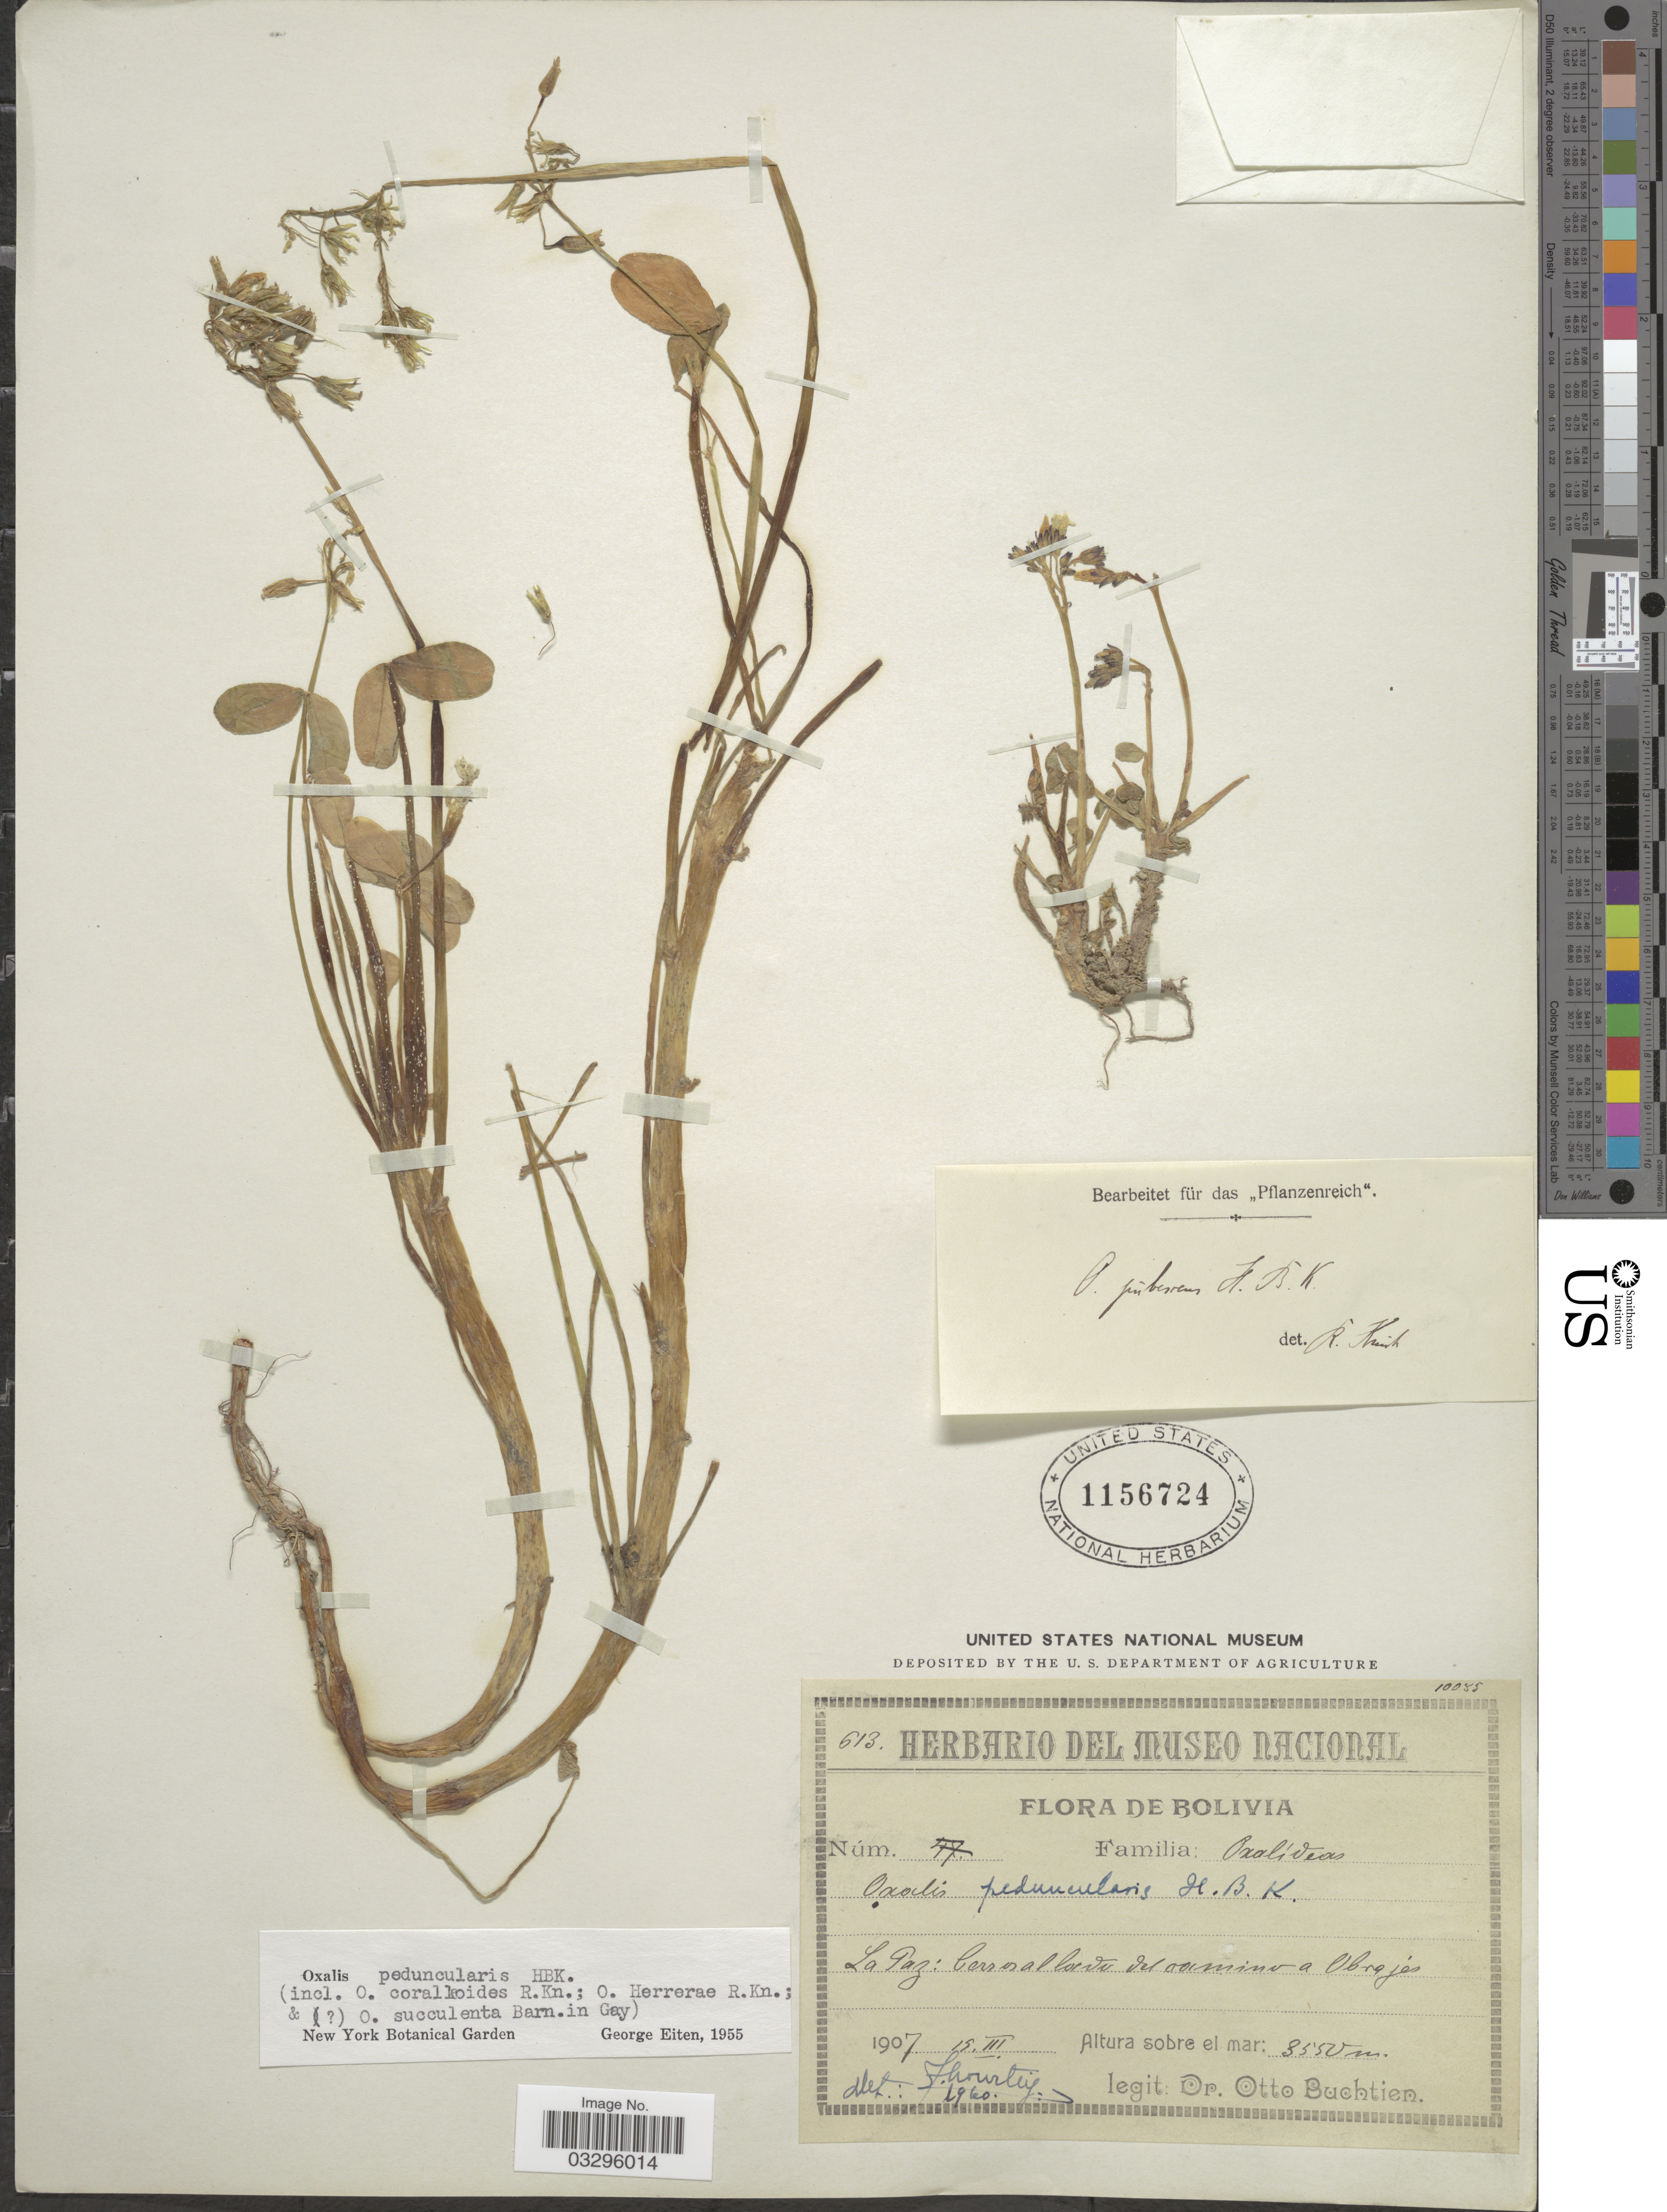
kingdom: Plantae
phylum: Tracheophyta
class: Magnoliopsida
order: Oxalidales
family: Oxalidaceae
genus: Oxalis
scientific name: Oxalis peduncularis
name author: Kunth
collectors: O. Buchtien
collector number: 613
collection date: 1907-03-15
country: Bolivia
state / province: La Paz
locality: Cerros al Cordo del camino a Obrajes.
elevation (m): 3550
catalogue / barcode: US 1156724